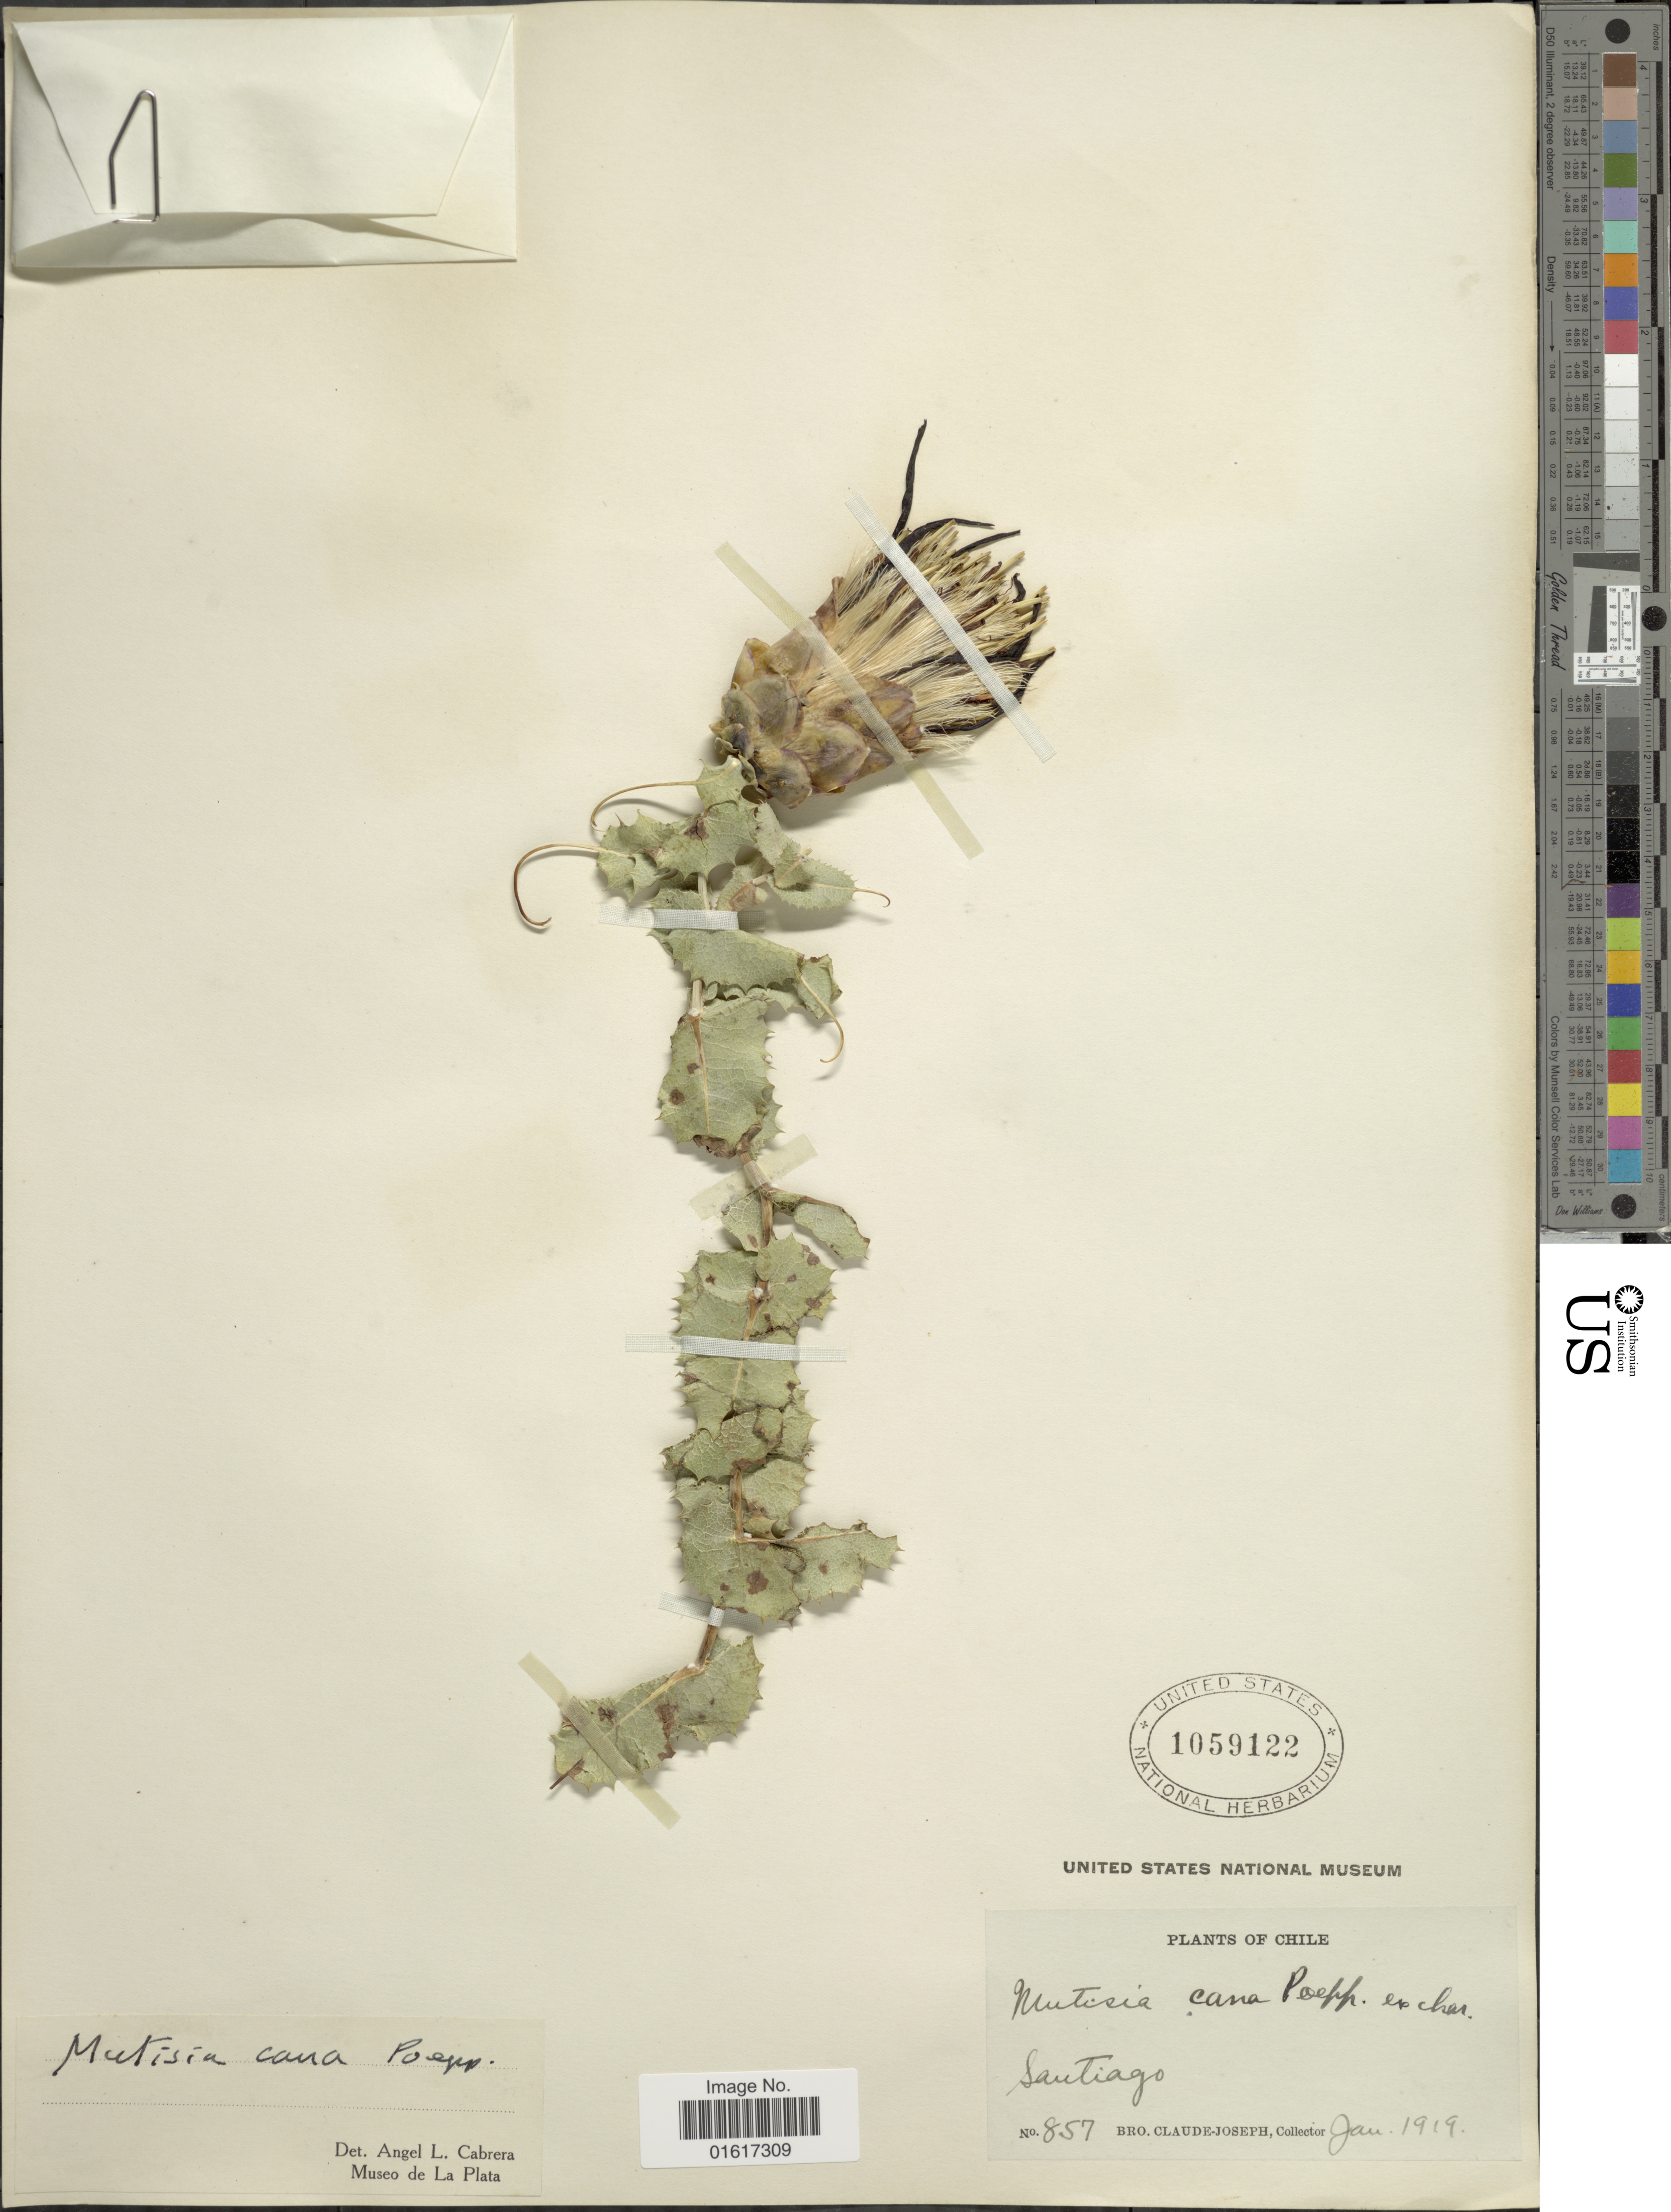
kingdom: Plantae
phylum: Tracheophyta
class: Magnoliopsida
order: Asterales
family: Asteraceae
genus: Mutisia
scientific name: Mutisia cana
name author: Poepp. & Endl.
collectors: Bro. Claude-Joseph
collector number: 857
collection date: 1919-01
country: Chile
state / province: Región Metropolitana (RM)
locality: Santiago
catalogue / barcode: US 1059122